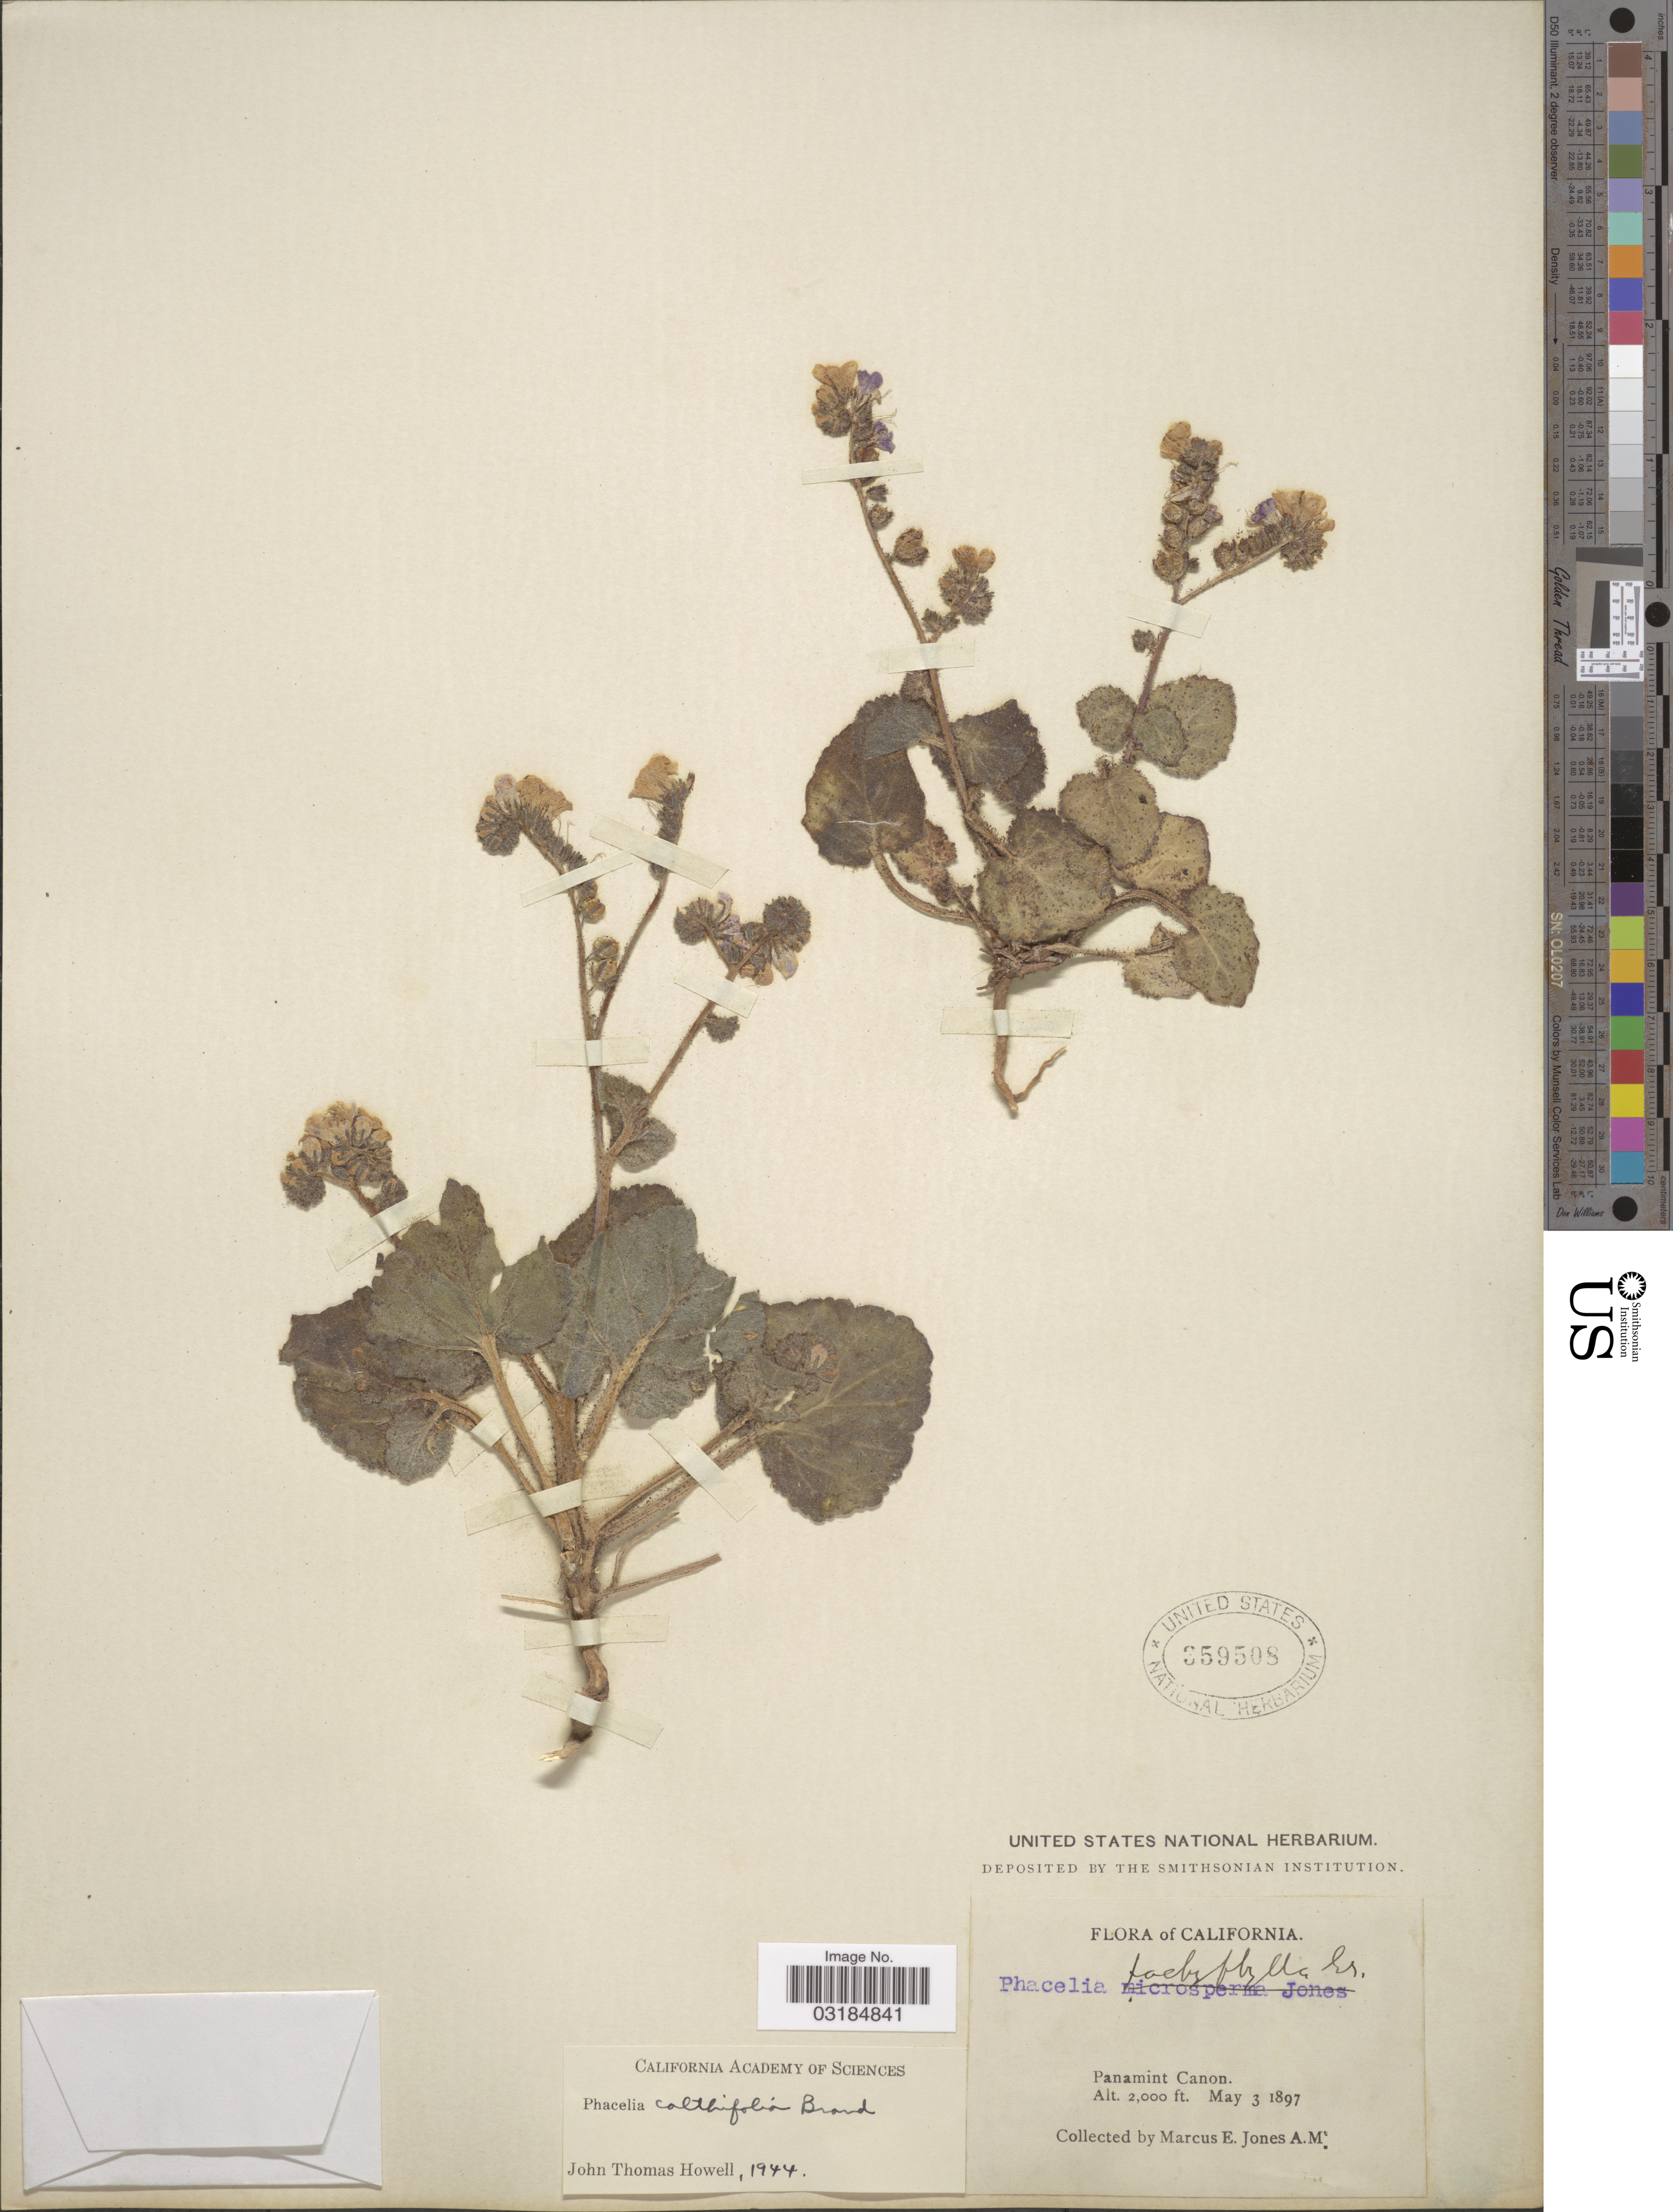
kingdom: Plantae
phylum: Tracheophyta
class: Magnoliopsida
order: Boraginales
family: Hydrophyllaceae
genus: Phacelia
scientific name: Phacelia calthifolia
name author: Brand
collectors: M. E. Jones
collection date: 1897-05-03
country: United States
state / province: California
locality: Panamint Canon,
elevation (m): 610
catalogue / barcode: US 359508